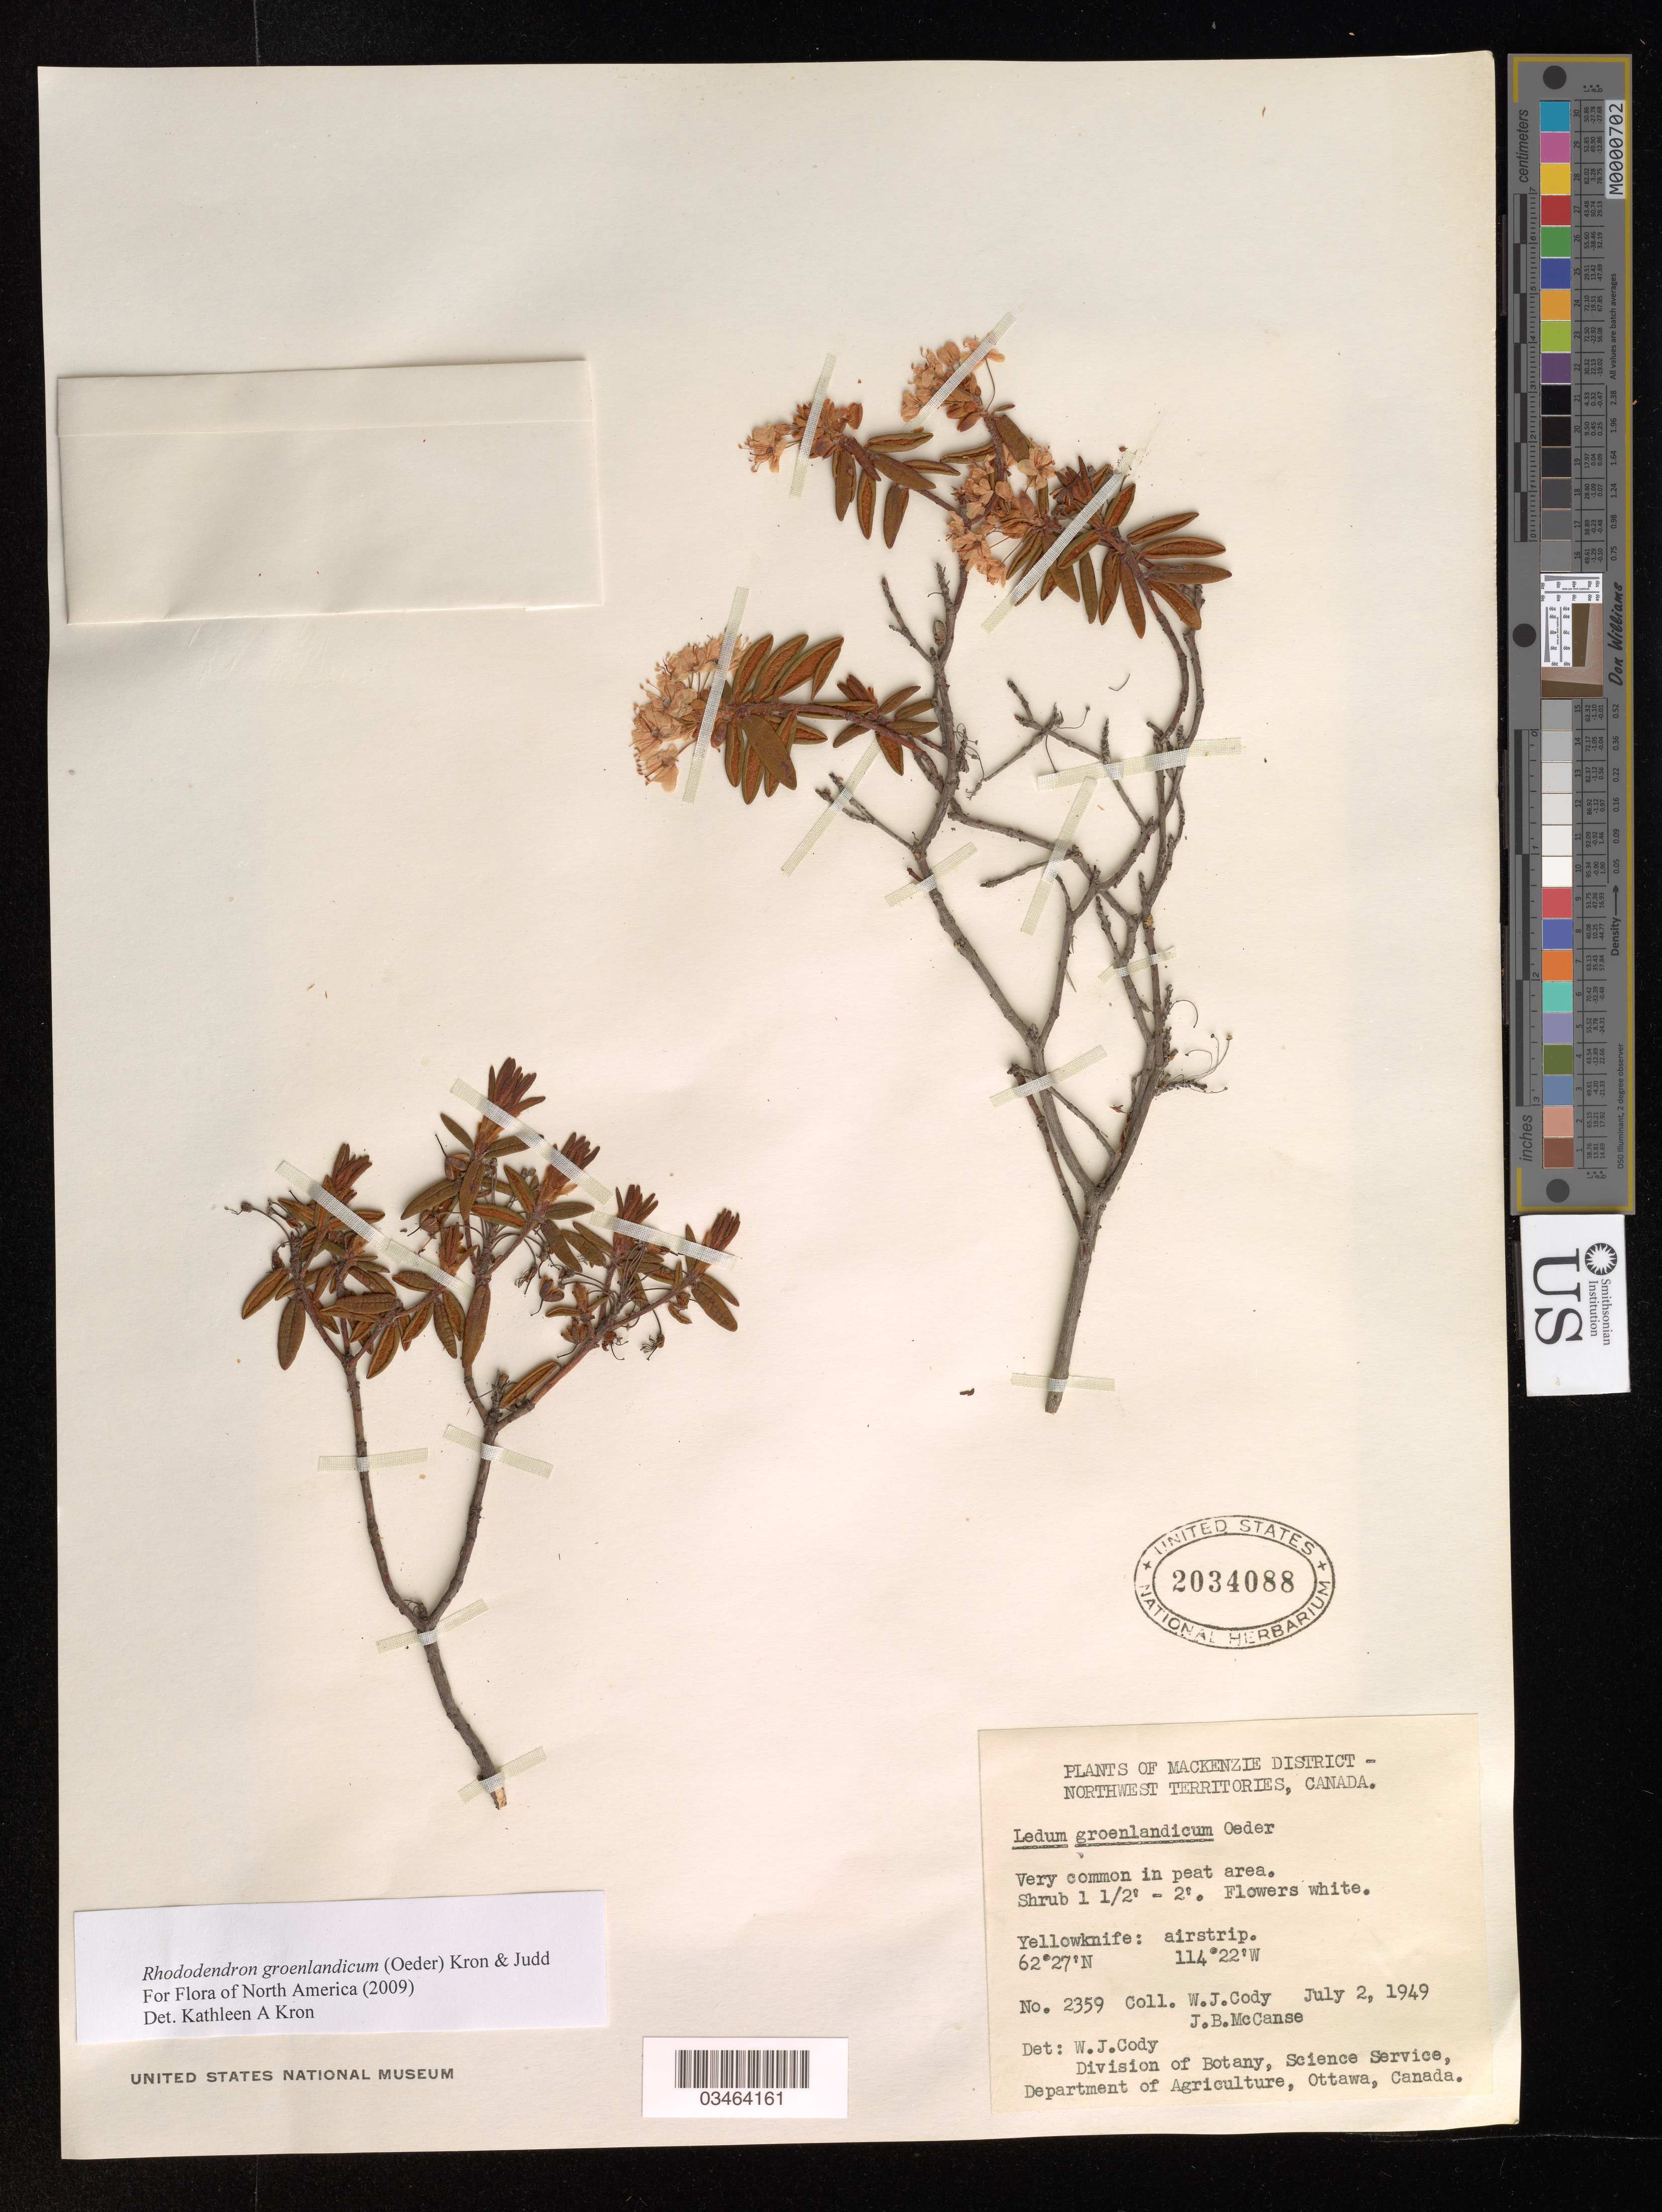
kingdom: Plantae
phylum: Tracheophyta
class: Magnoliopsida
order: Ericales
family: Ericaceae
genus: Rhododendron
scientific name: Rhododendron groenlandicum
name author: (Oeder) Kron & Judd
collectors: W. Cody & J. McCanse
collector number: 2359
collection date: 1949-07-02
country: Canada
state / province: Northwest Territories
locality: Mackenzie District. Yellowknife: airstrip.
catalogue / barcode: US 2034088